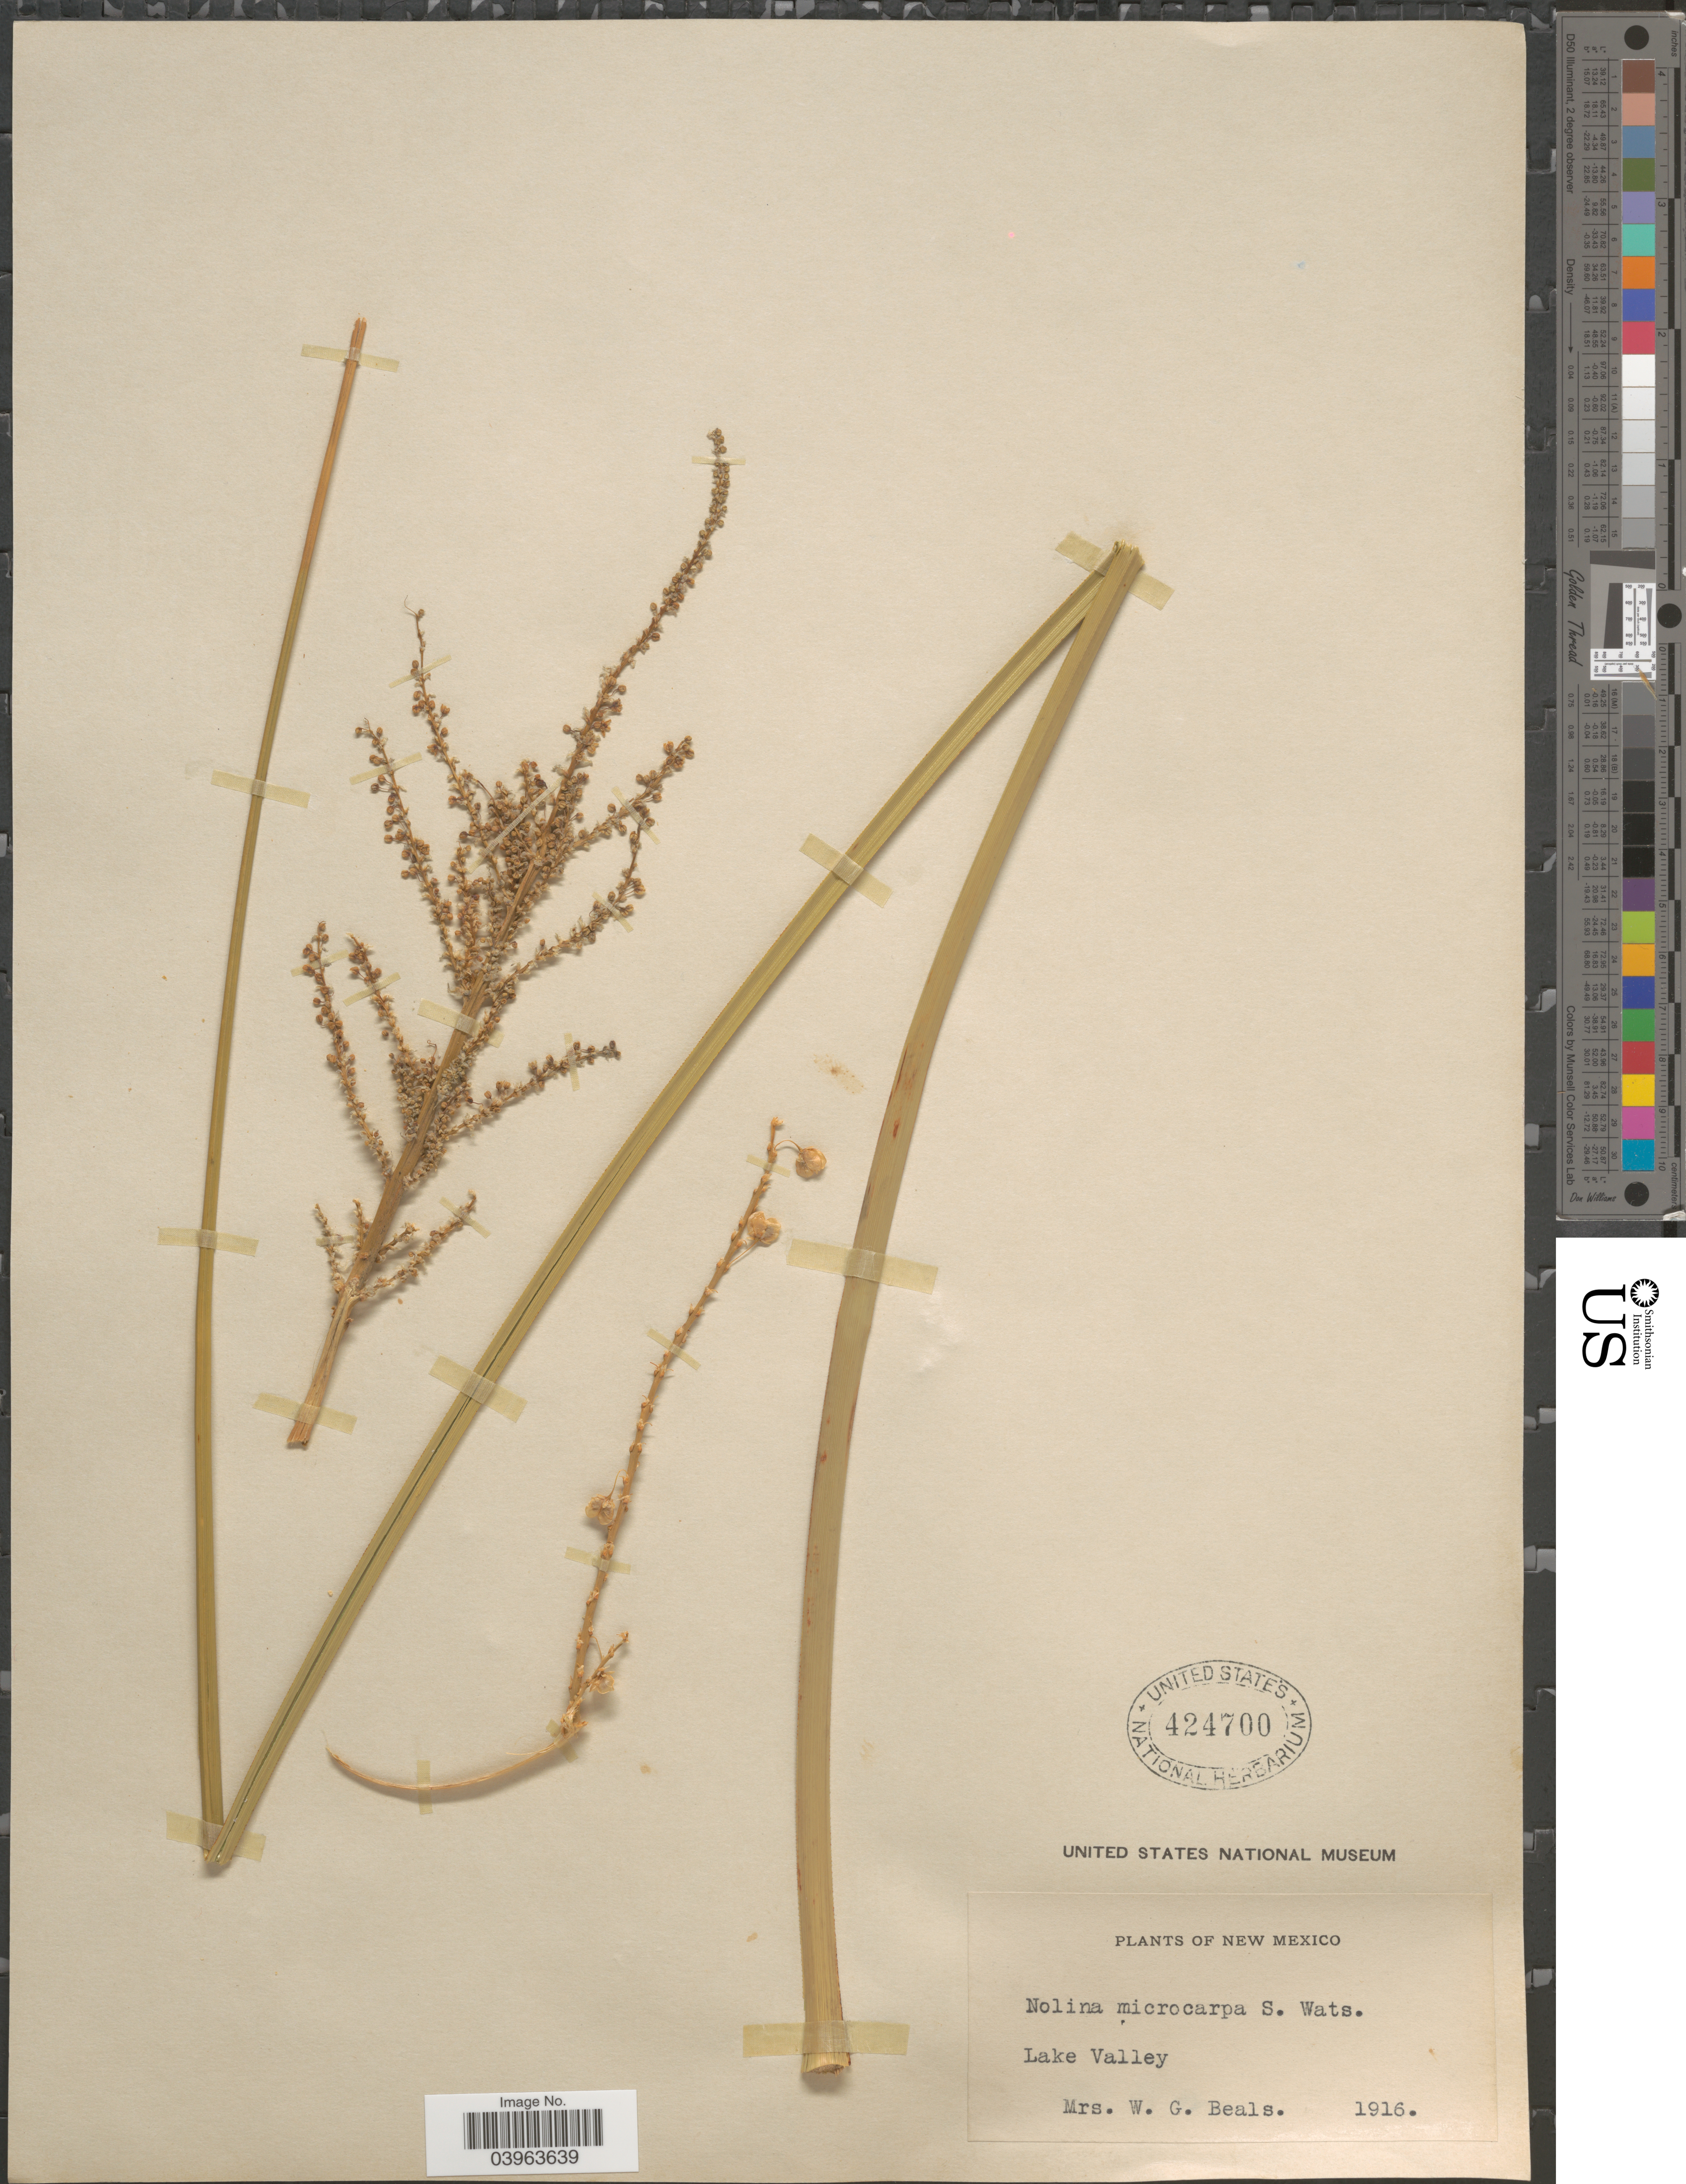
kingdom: Plantae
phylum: Tracheophyta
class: Liliopsida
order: Asparagales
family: Asparagaceae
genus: Nolina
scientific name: Nolina microcarpa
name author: S. Watson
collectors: Mrs. W. G. Beals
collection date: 1916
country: United States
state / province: New Mexico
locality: Lake Valley.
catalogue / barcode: US 424700